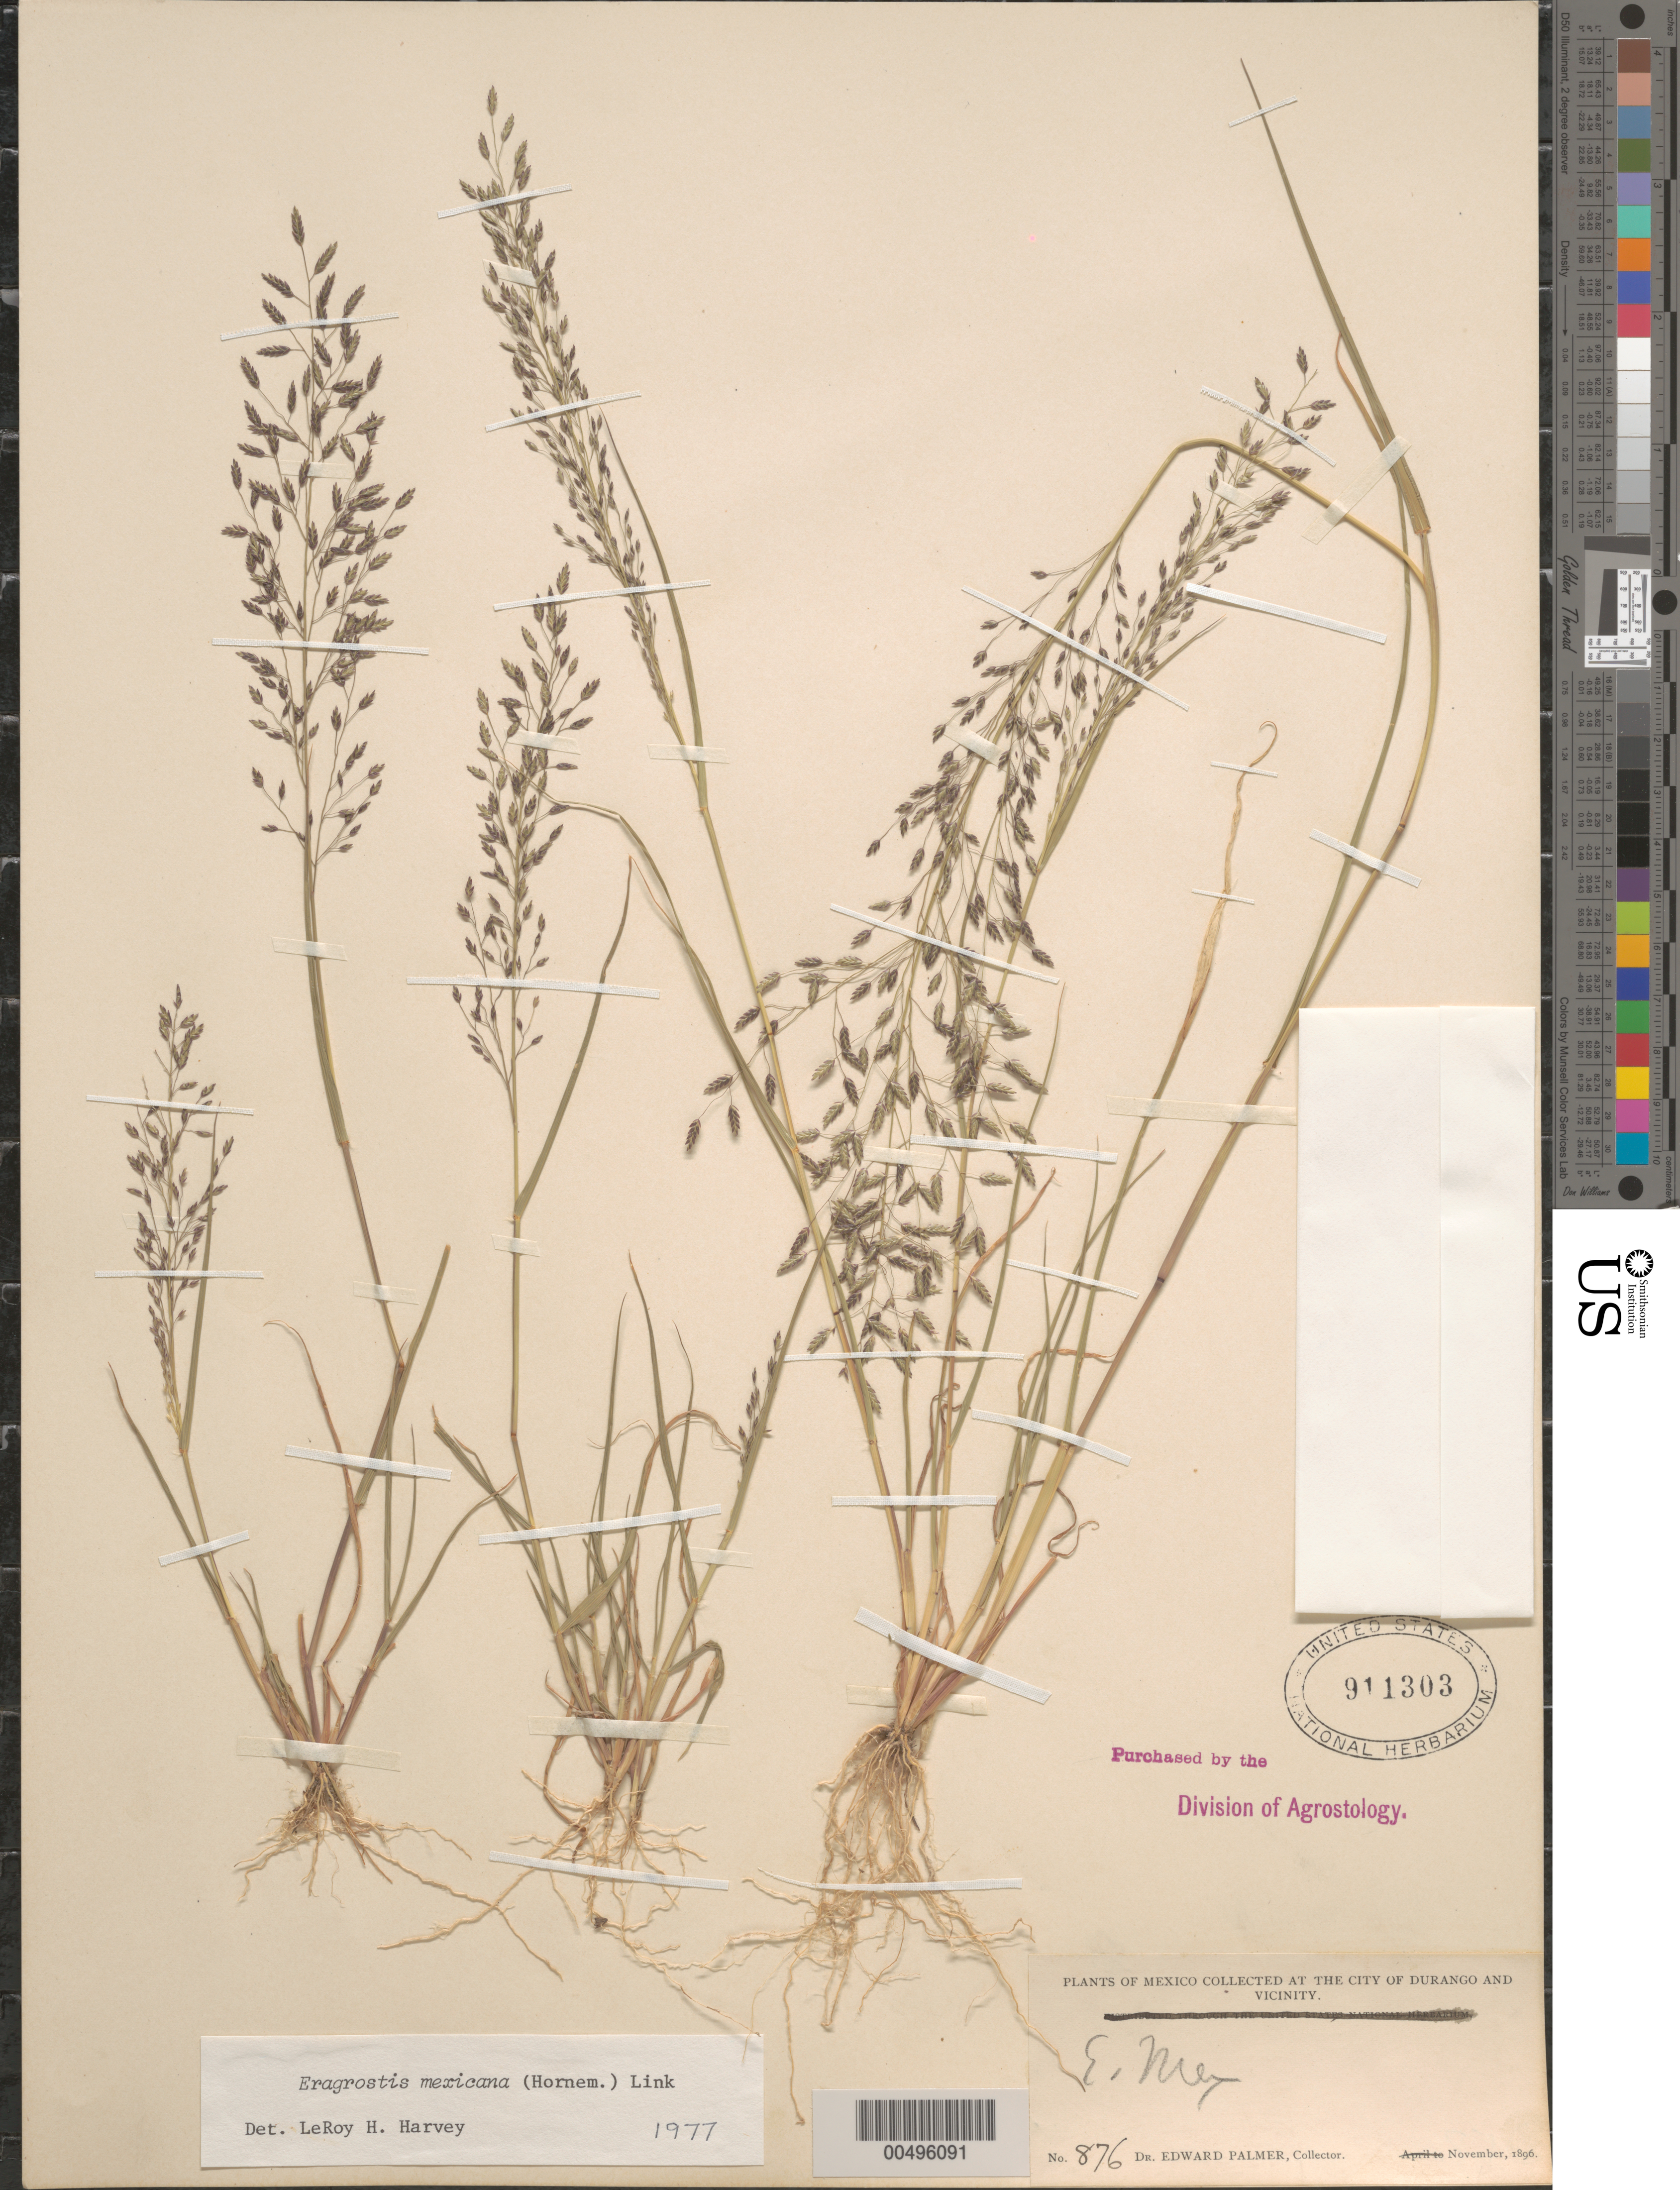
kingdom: Plantae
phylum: Tracheophyta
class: Liliopsida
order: Poales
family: Poaceae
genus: Eragrostis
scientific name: Eragrostis mexicana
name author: (Hornem.) Link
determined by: Harvey, L. H.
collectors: E. Palmer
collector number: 876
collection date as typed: Nov 1896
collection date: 1896-11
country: Mexico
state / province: Durango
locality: At the city of Durango and vicinity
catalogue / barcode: US 911303